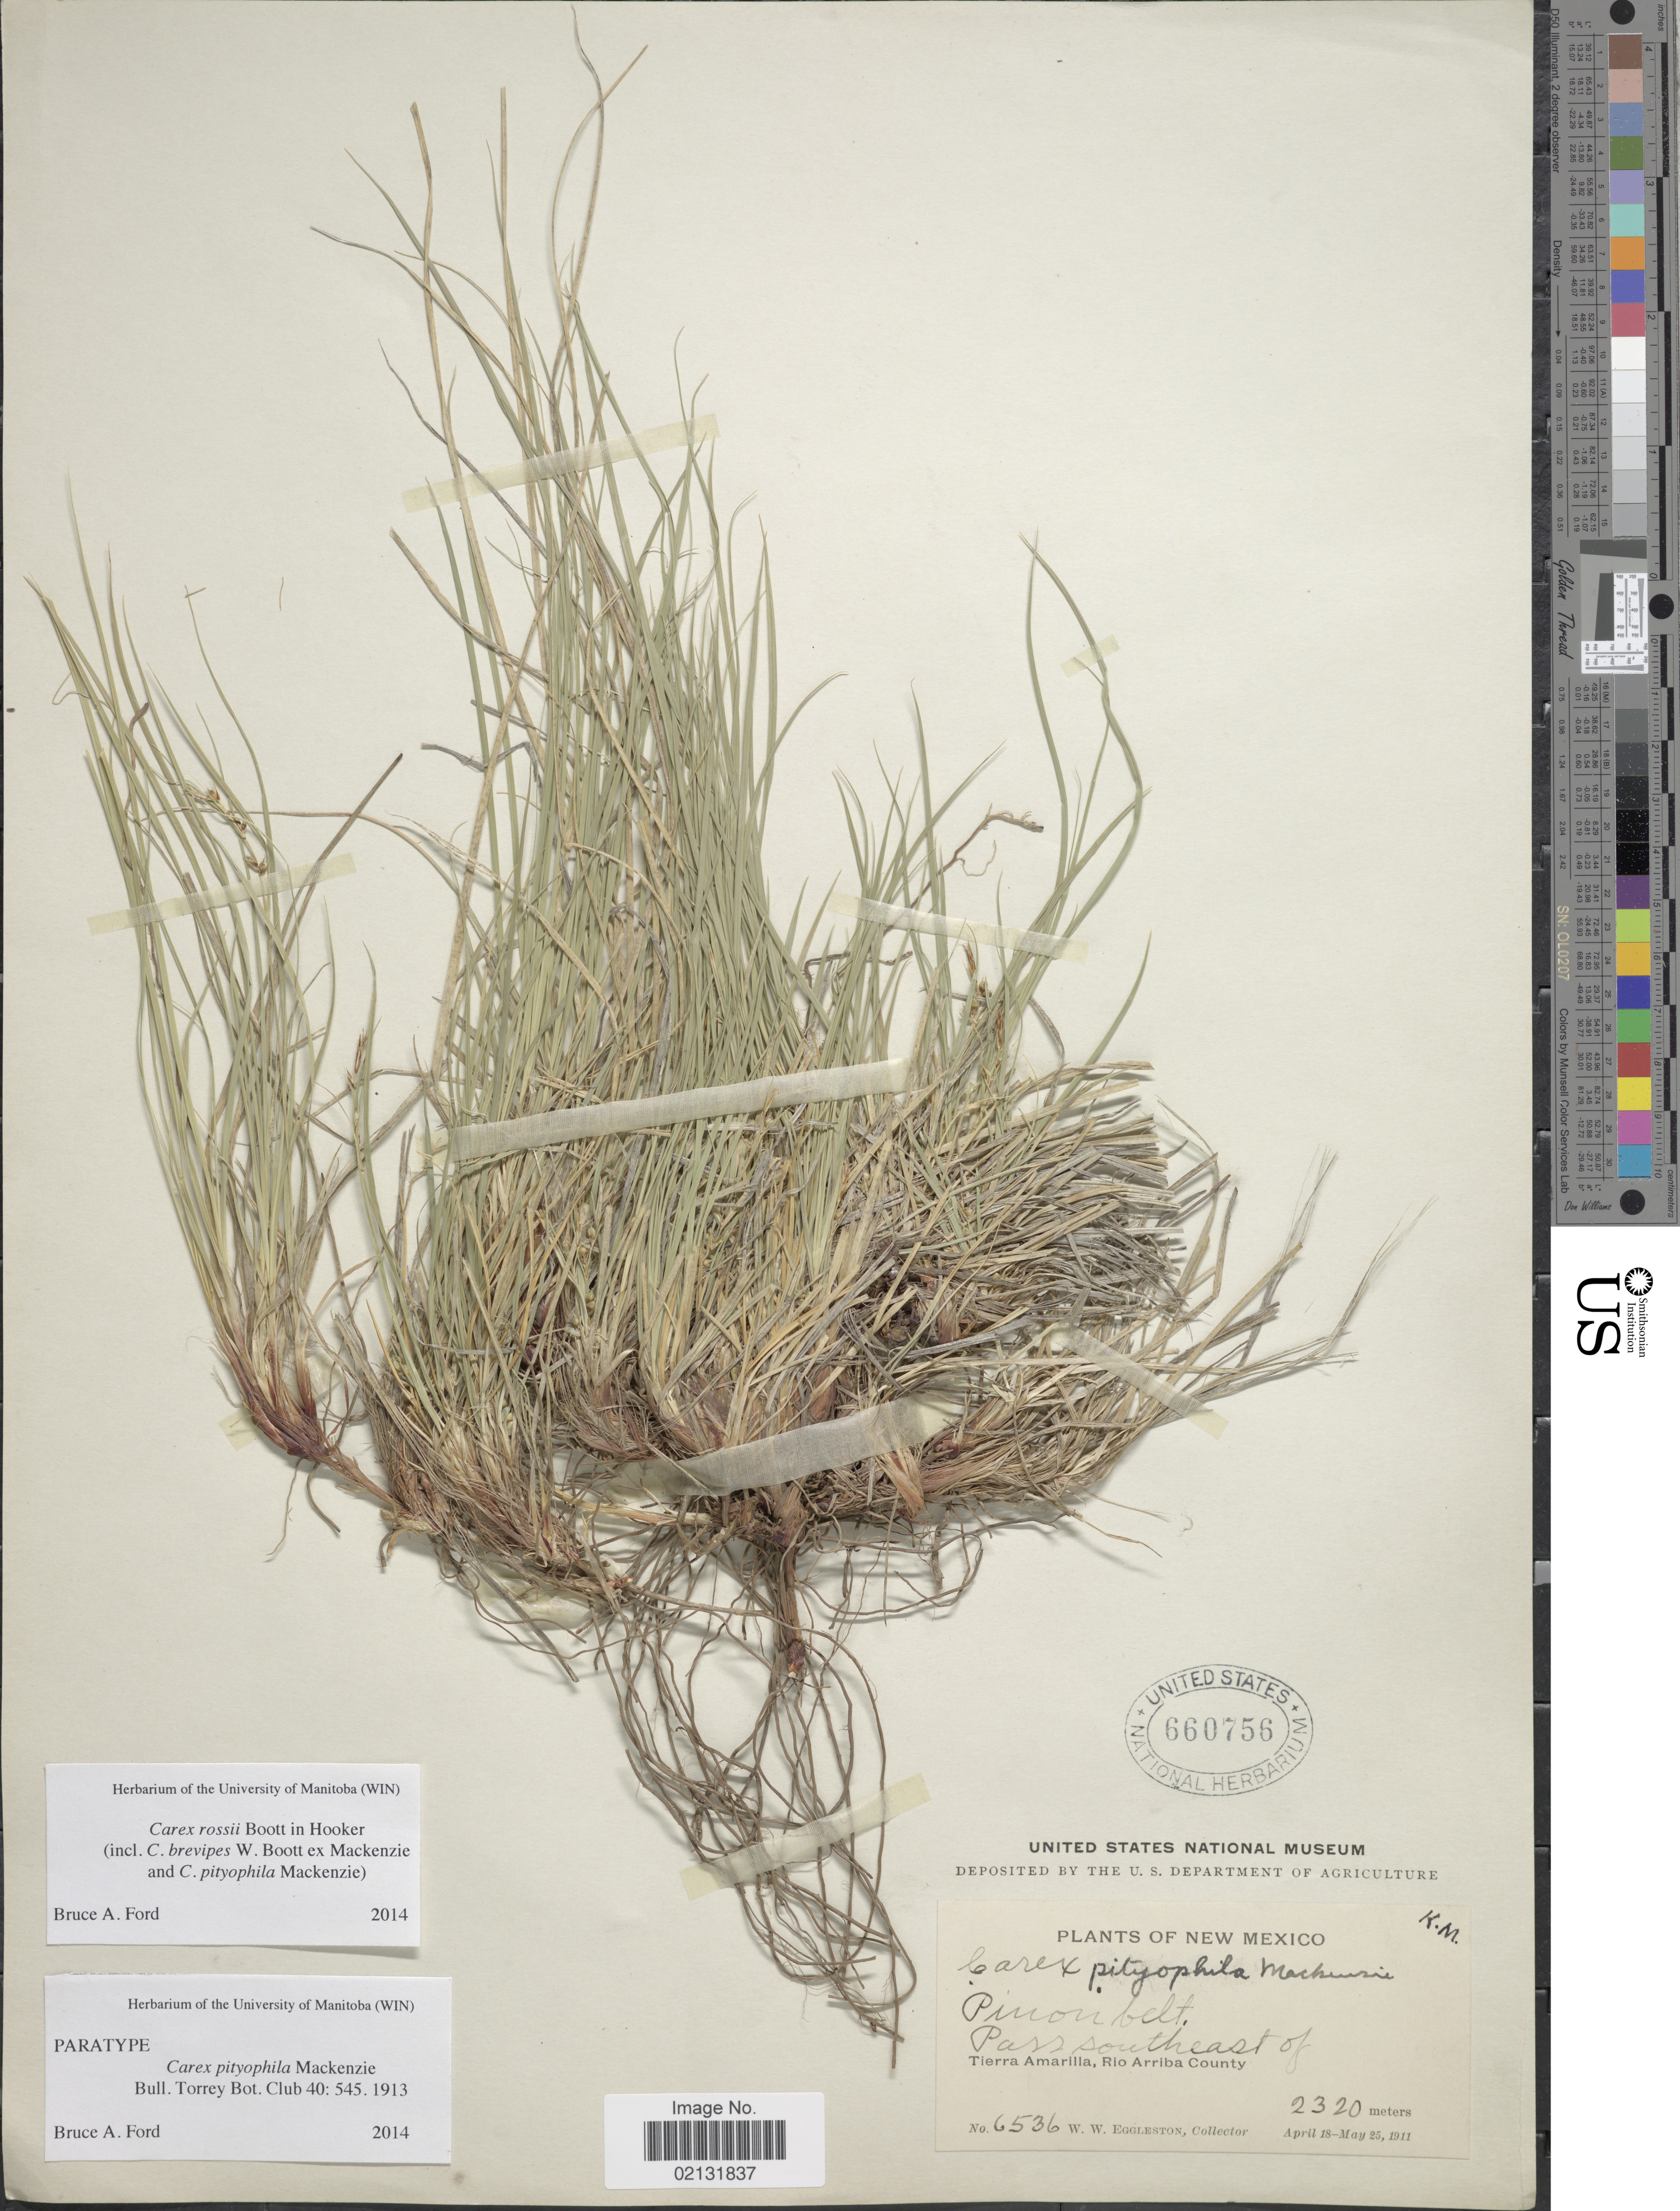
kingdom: Plantae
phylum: Tracheophyta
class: Liliopsida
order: Poales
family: Cyperaceae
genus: Carex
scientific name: Carex rossii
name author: Boott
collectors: W. W. Eggleston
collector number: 6536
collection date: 1911-04-18/1911-05-25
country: United States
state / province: New Mexico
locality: New Mexico, Pinon belt. Pass southeast of Tierra Amarilla, Rio Arriba County.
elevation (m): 2320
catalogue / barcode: US 660756